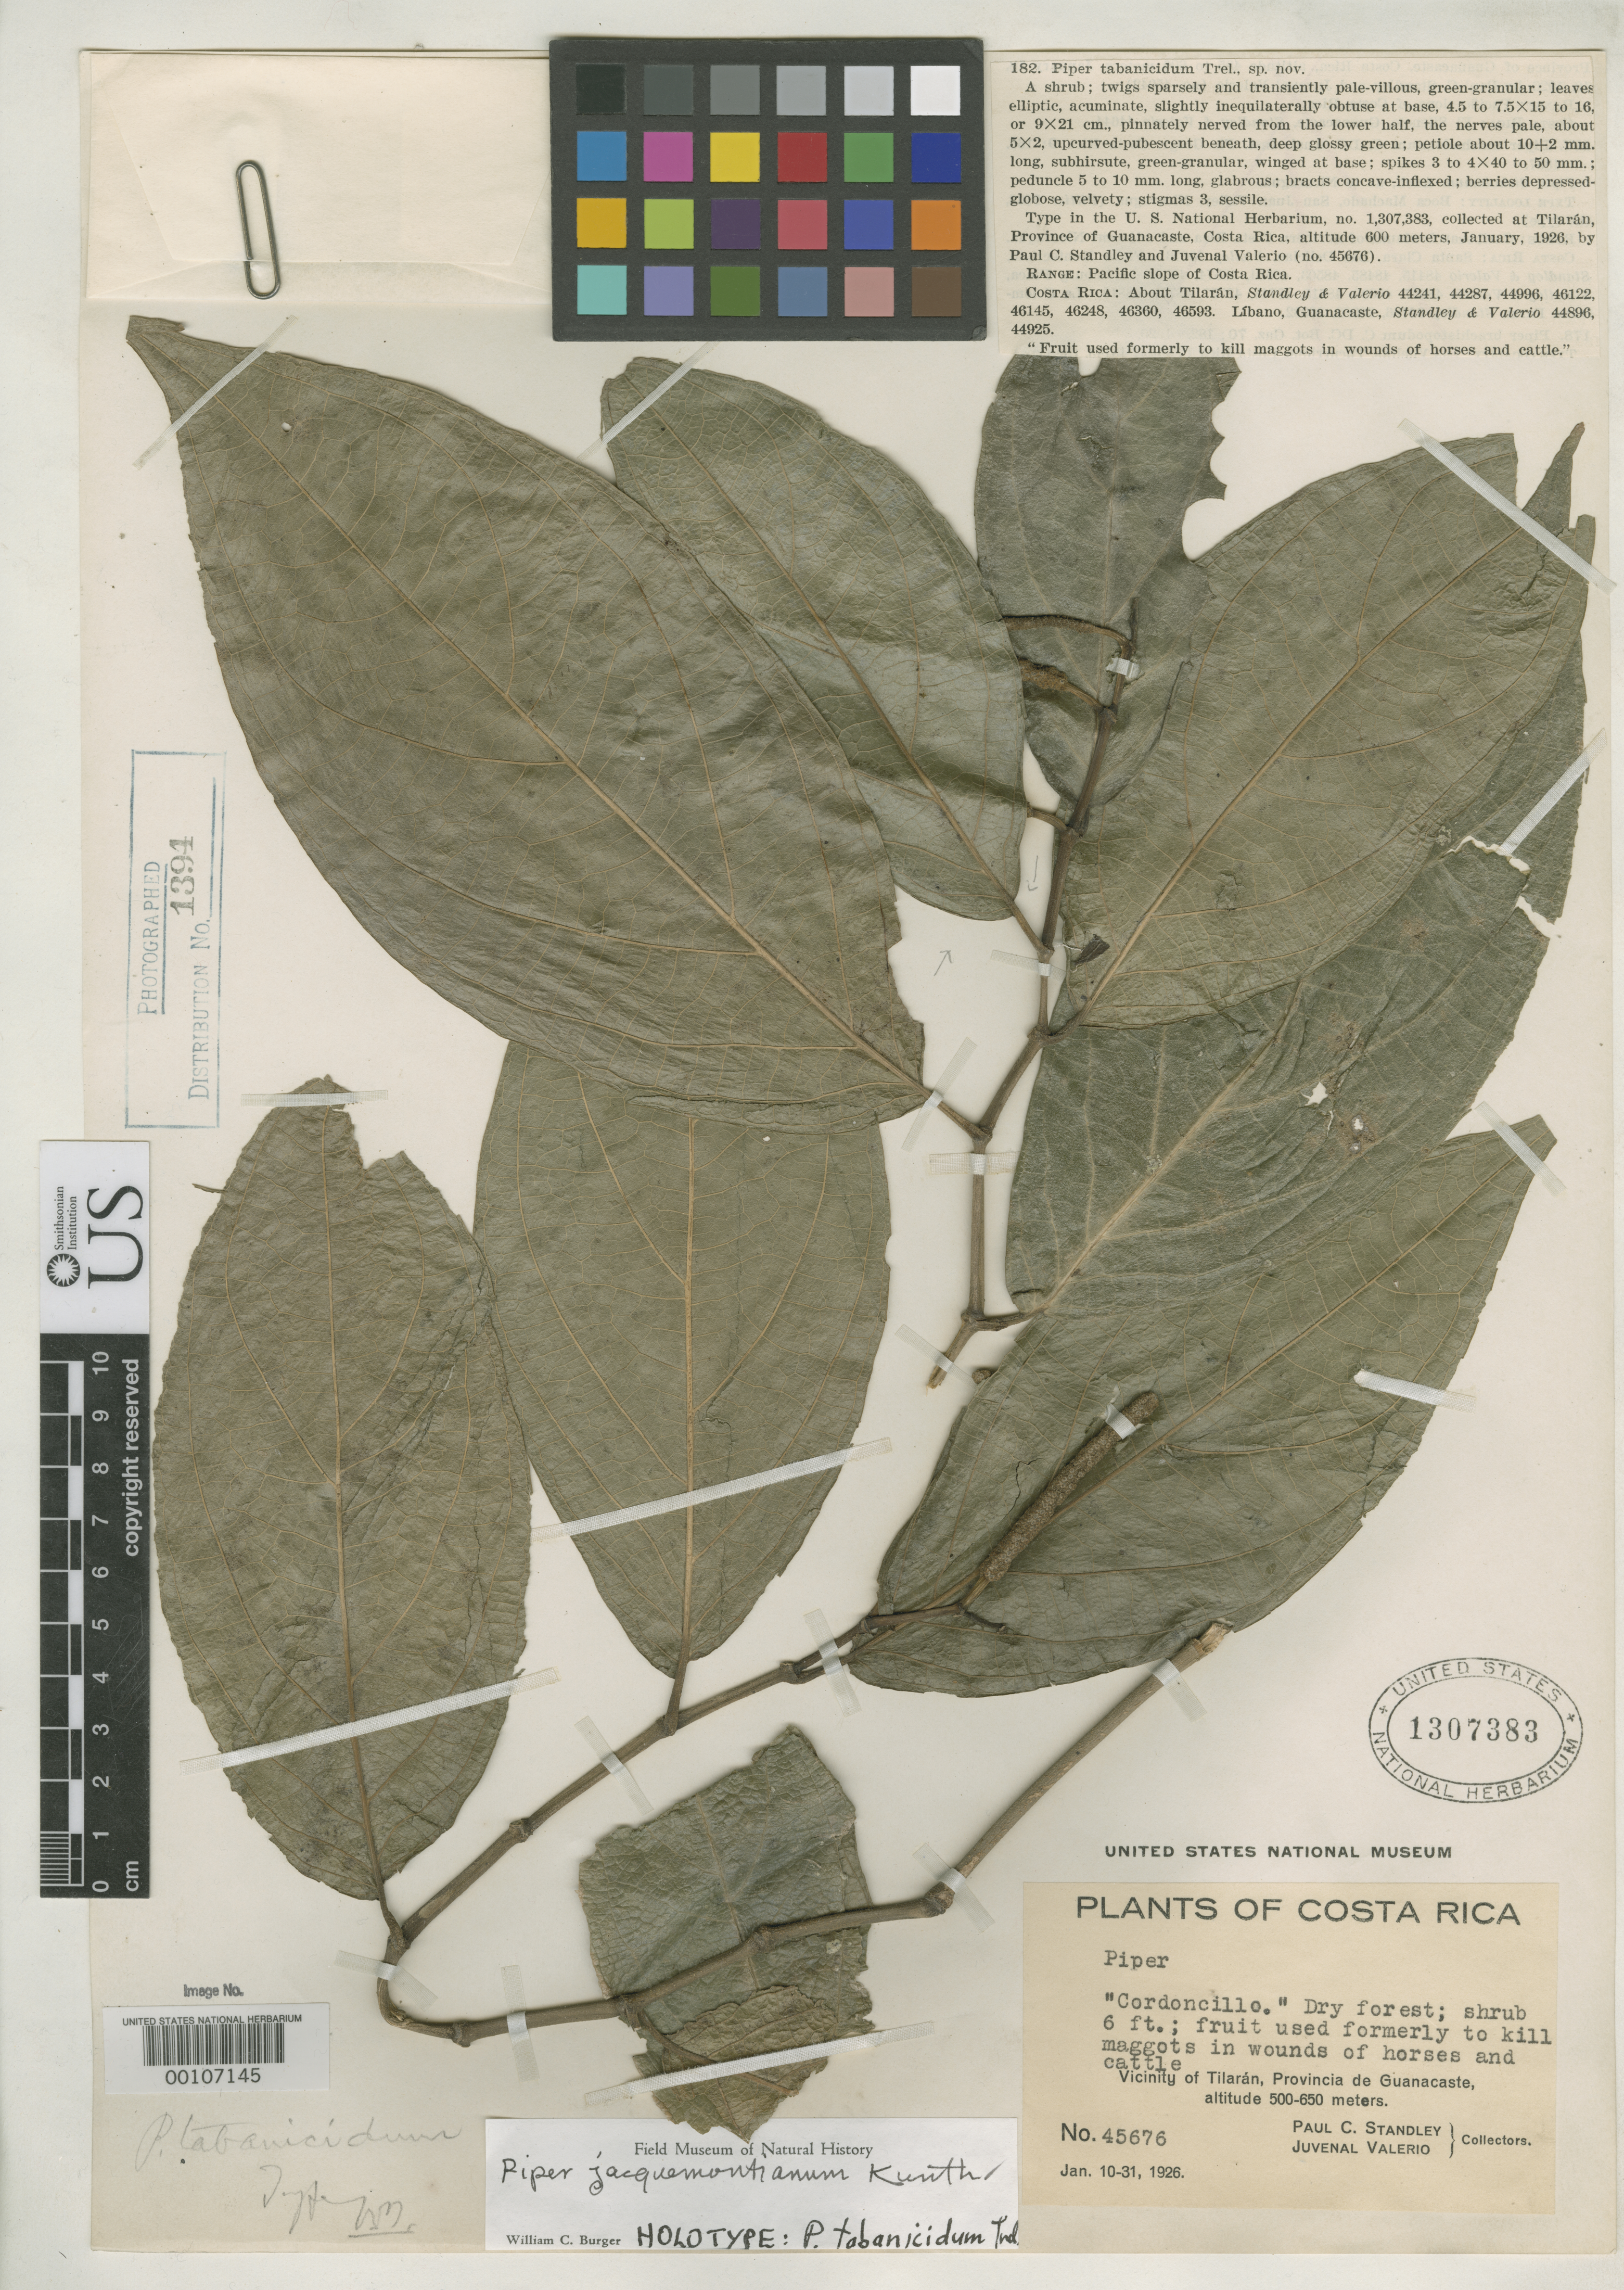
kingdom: Plantae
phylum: Tracheophyta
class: Magnoliopsida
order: Piperales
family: Piperaceae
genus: Piper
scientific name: Piper tabanicidum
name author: Trel.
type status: Holotype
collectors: P. C. Standley & J. Valerio R.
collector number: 45676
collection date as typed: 10 Jan 1926 to 31 Jan 1926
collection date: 1926-01-10/1926-01-31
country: Costa Rica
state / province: Guanacaste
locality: Vicinity of Tilaran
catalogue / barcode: US 1307383